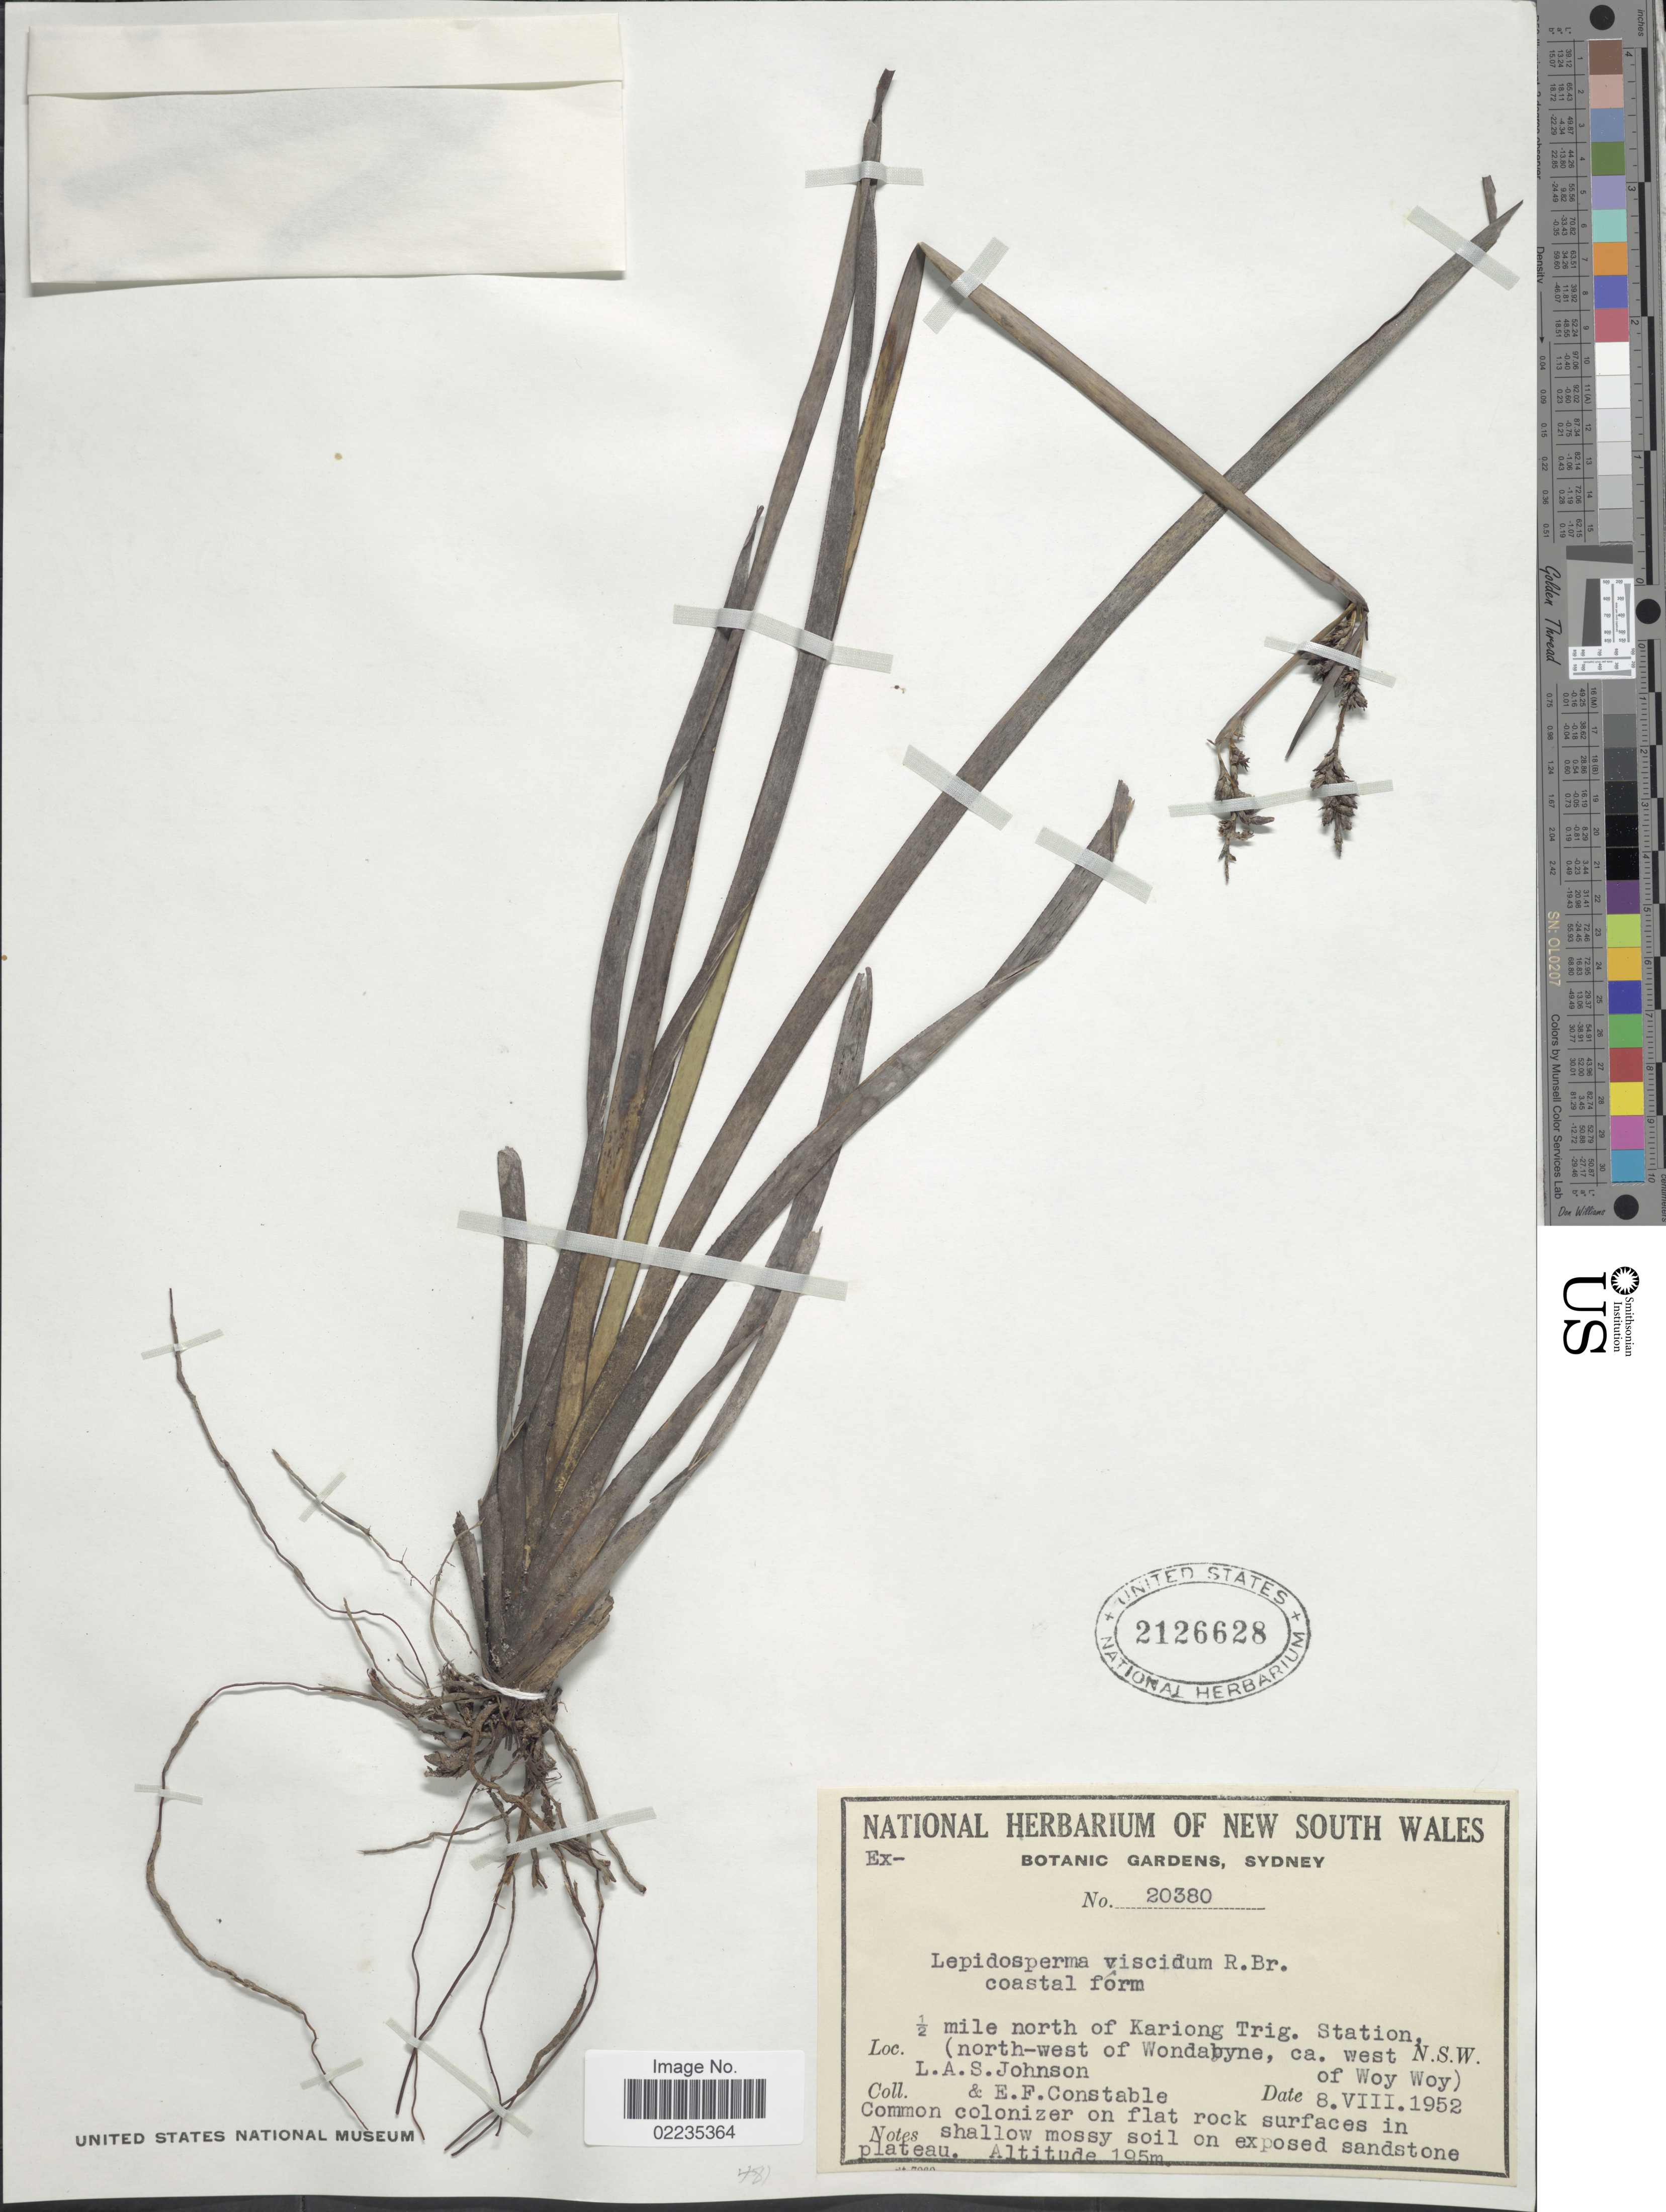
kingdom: Plantae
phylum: Tracheophyta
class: Liliopsida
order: Poales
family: Cyperaceae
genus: Lepidosperma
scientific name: Lepidosperma viscidum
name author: R. Br.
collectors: L. Johnson & E. F. Constable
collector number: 20380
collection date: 1952-08-08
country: Australia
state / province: New South Wales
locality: ½ mile north of Kariong trig. Station (north-west of Wondabyne) west of Woy Woy)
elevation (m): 195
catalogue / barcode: US 2126628